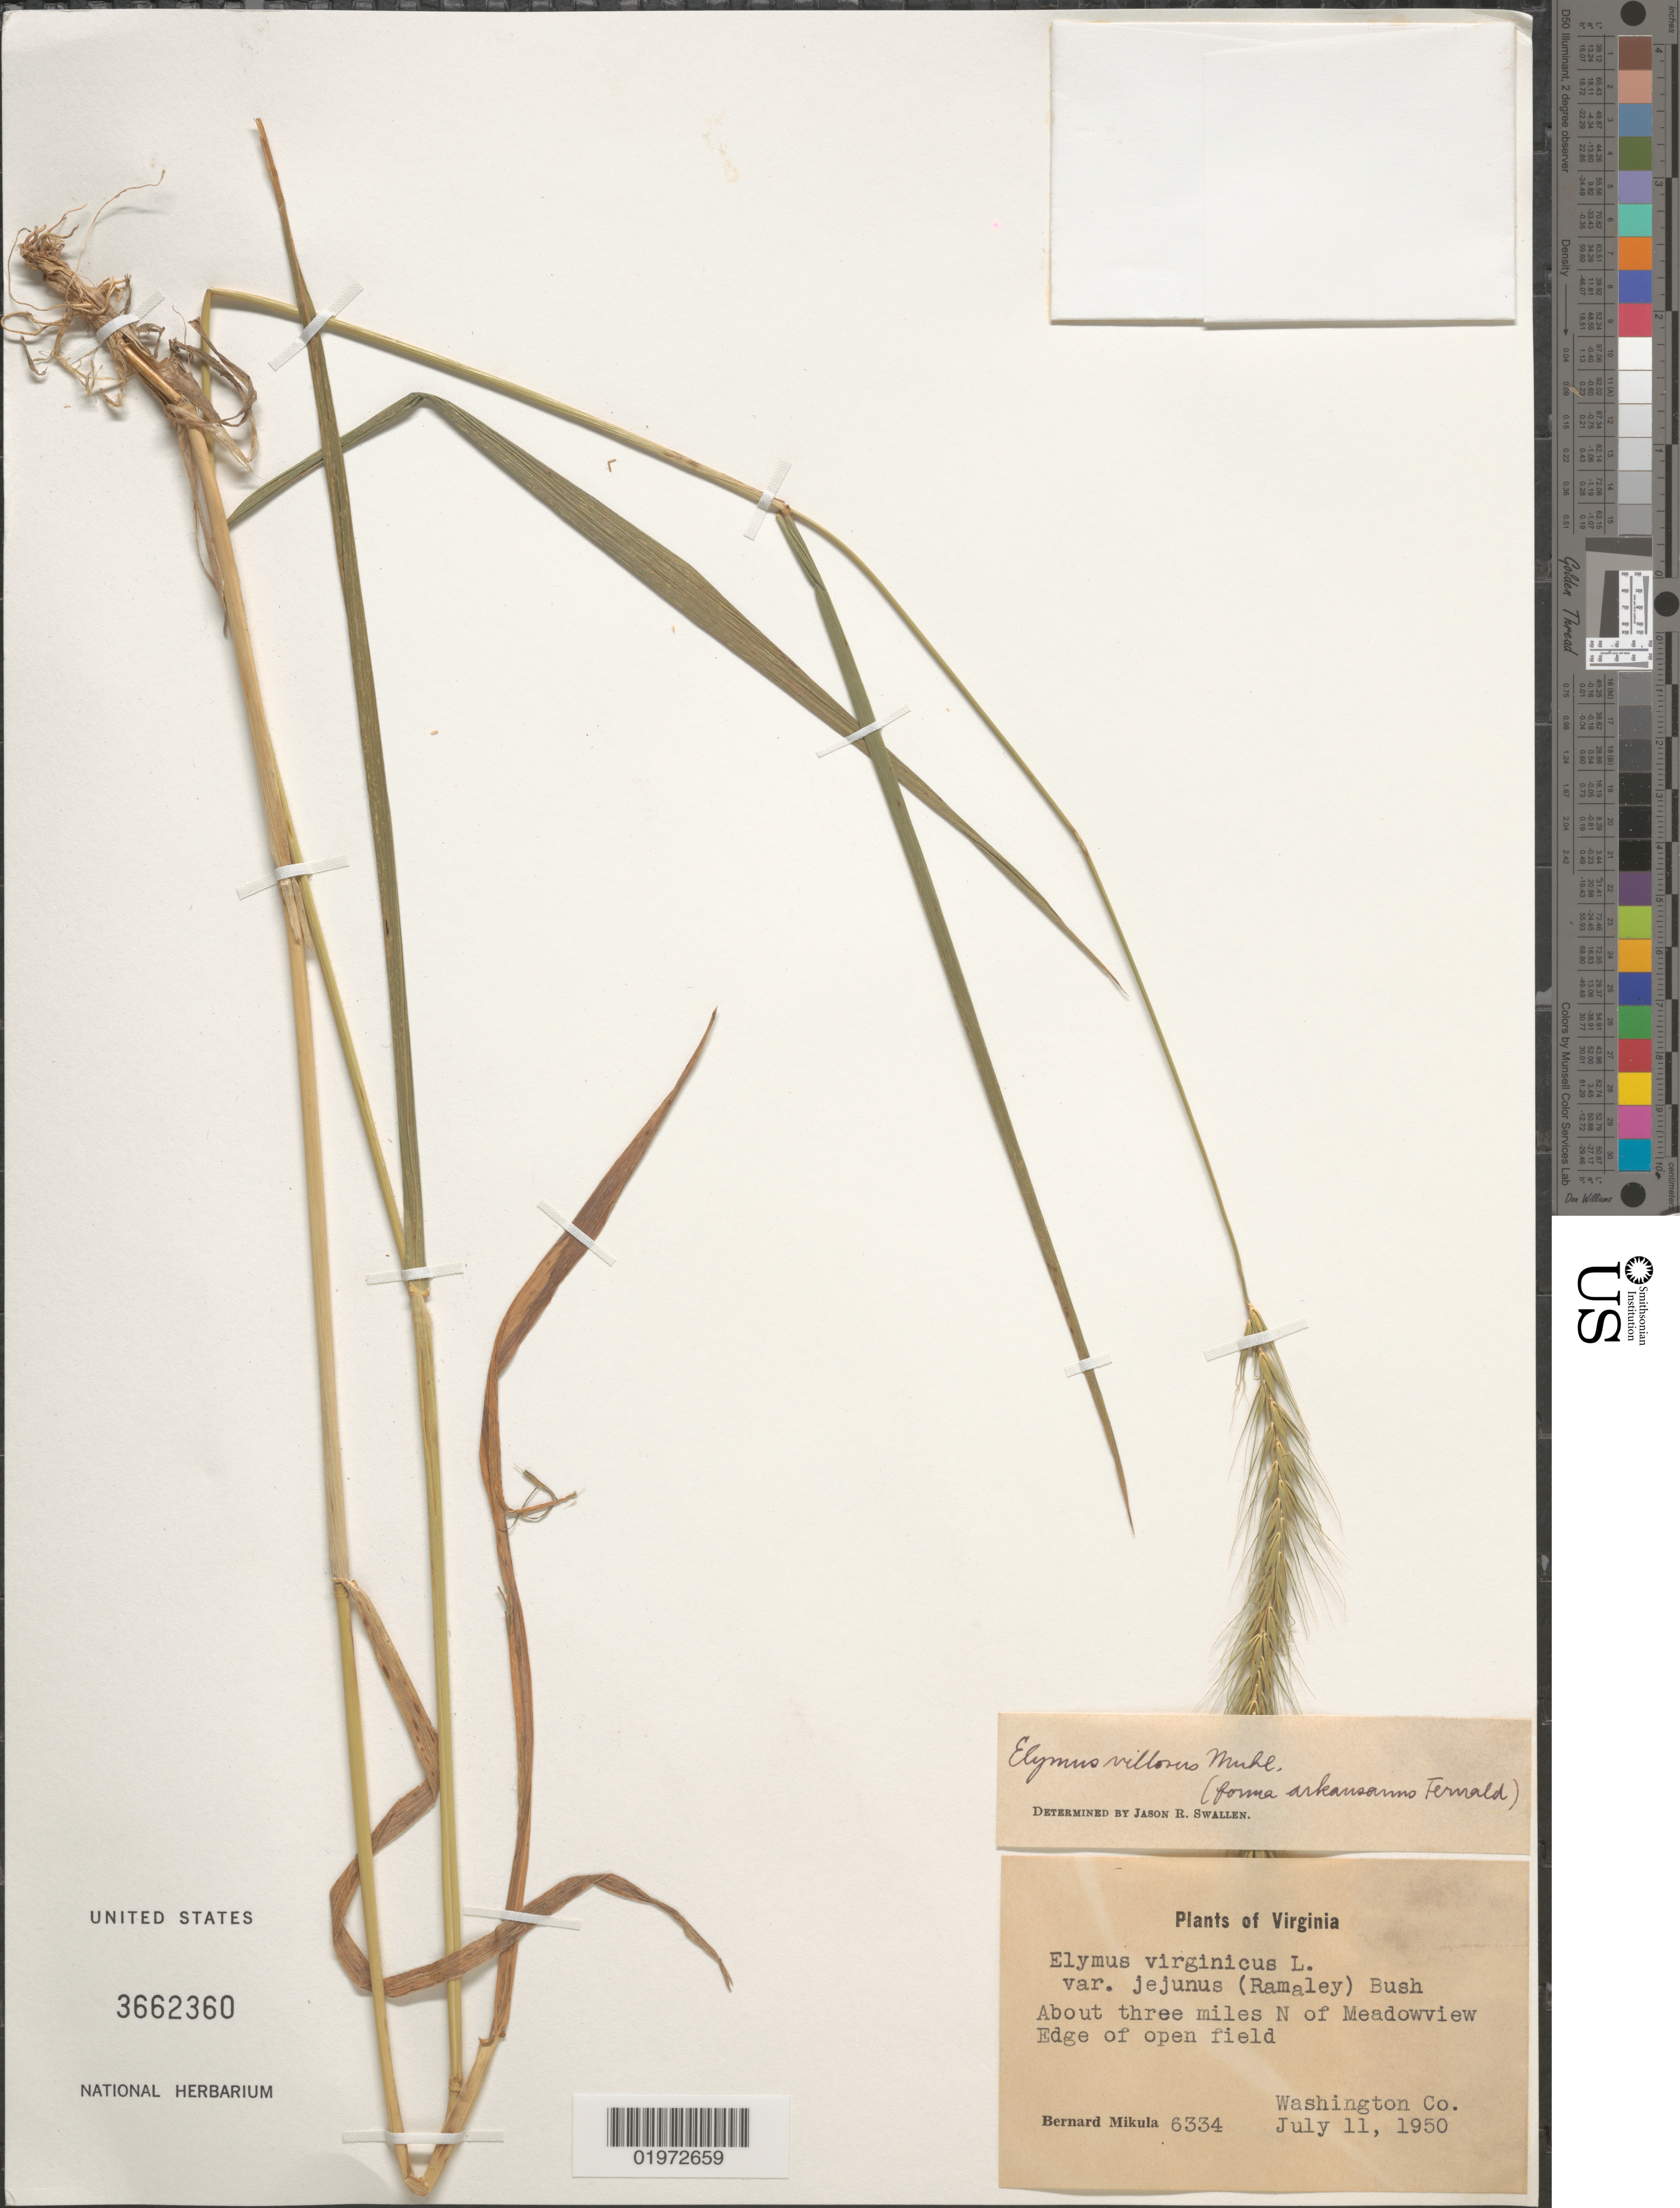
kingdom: Plantae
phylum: Tracheophyta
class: Liliopsida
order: Poales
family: Poaceae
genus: Elymus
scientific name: Elymus villosus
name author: Muhl. ex Willd.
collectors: B. Mikula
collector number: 6334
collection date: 1950-07-11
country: United States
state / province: Virginia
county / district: Washington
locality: About three miles N of Meadowview. Edge of open field.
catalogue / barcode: US 3662360